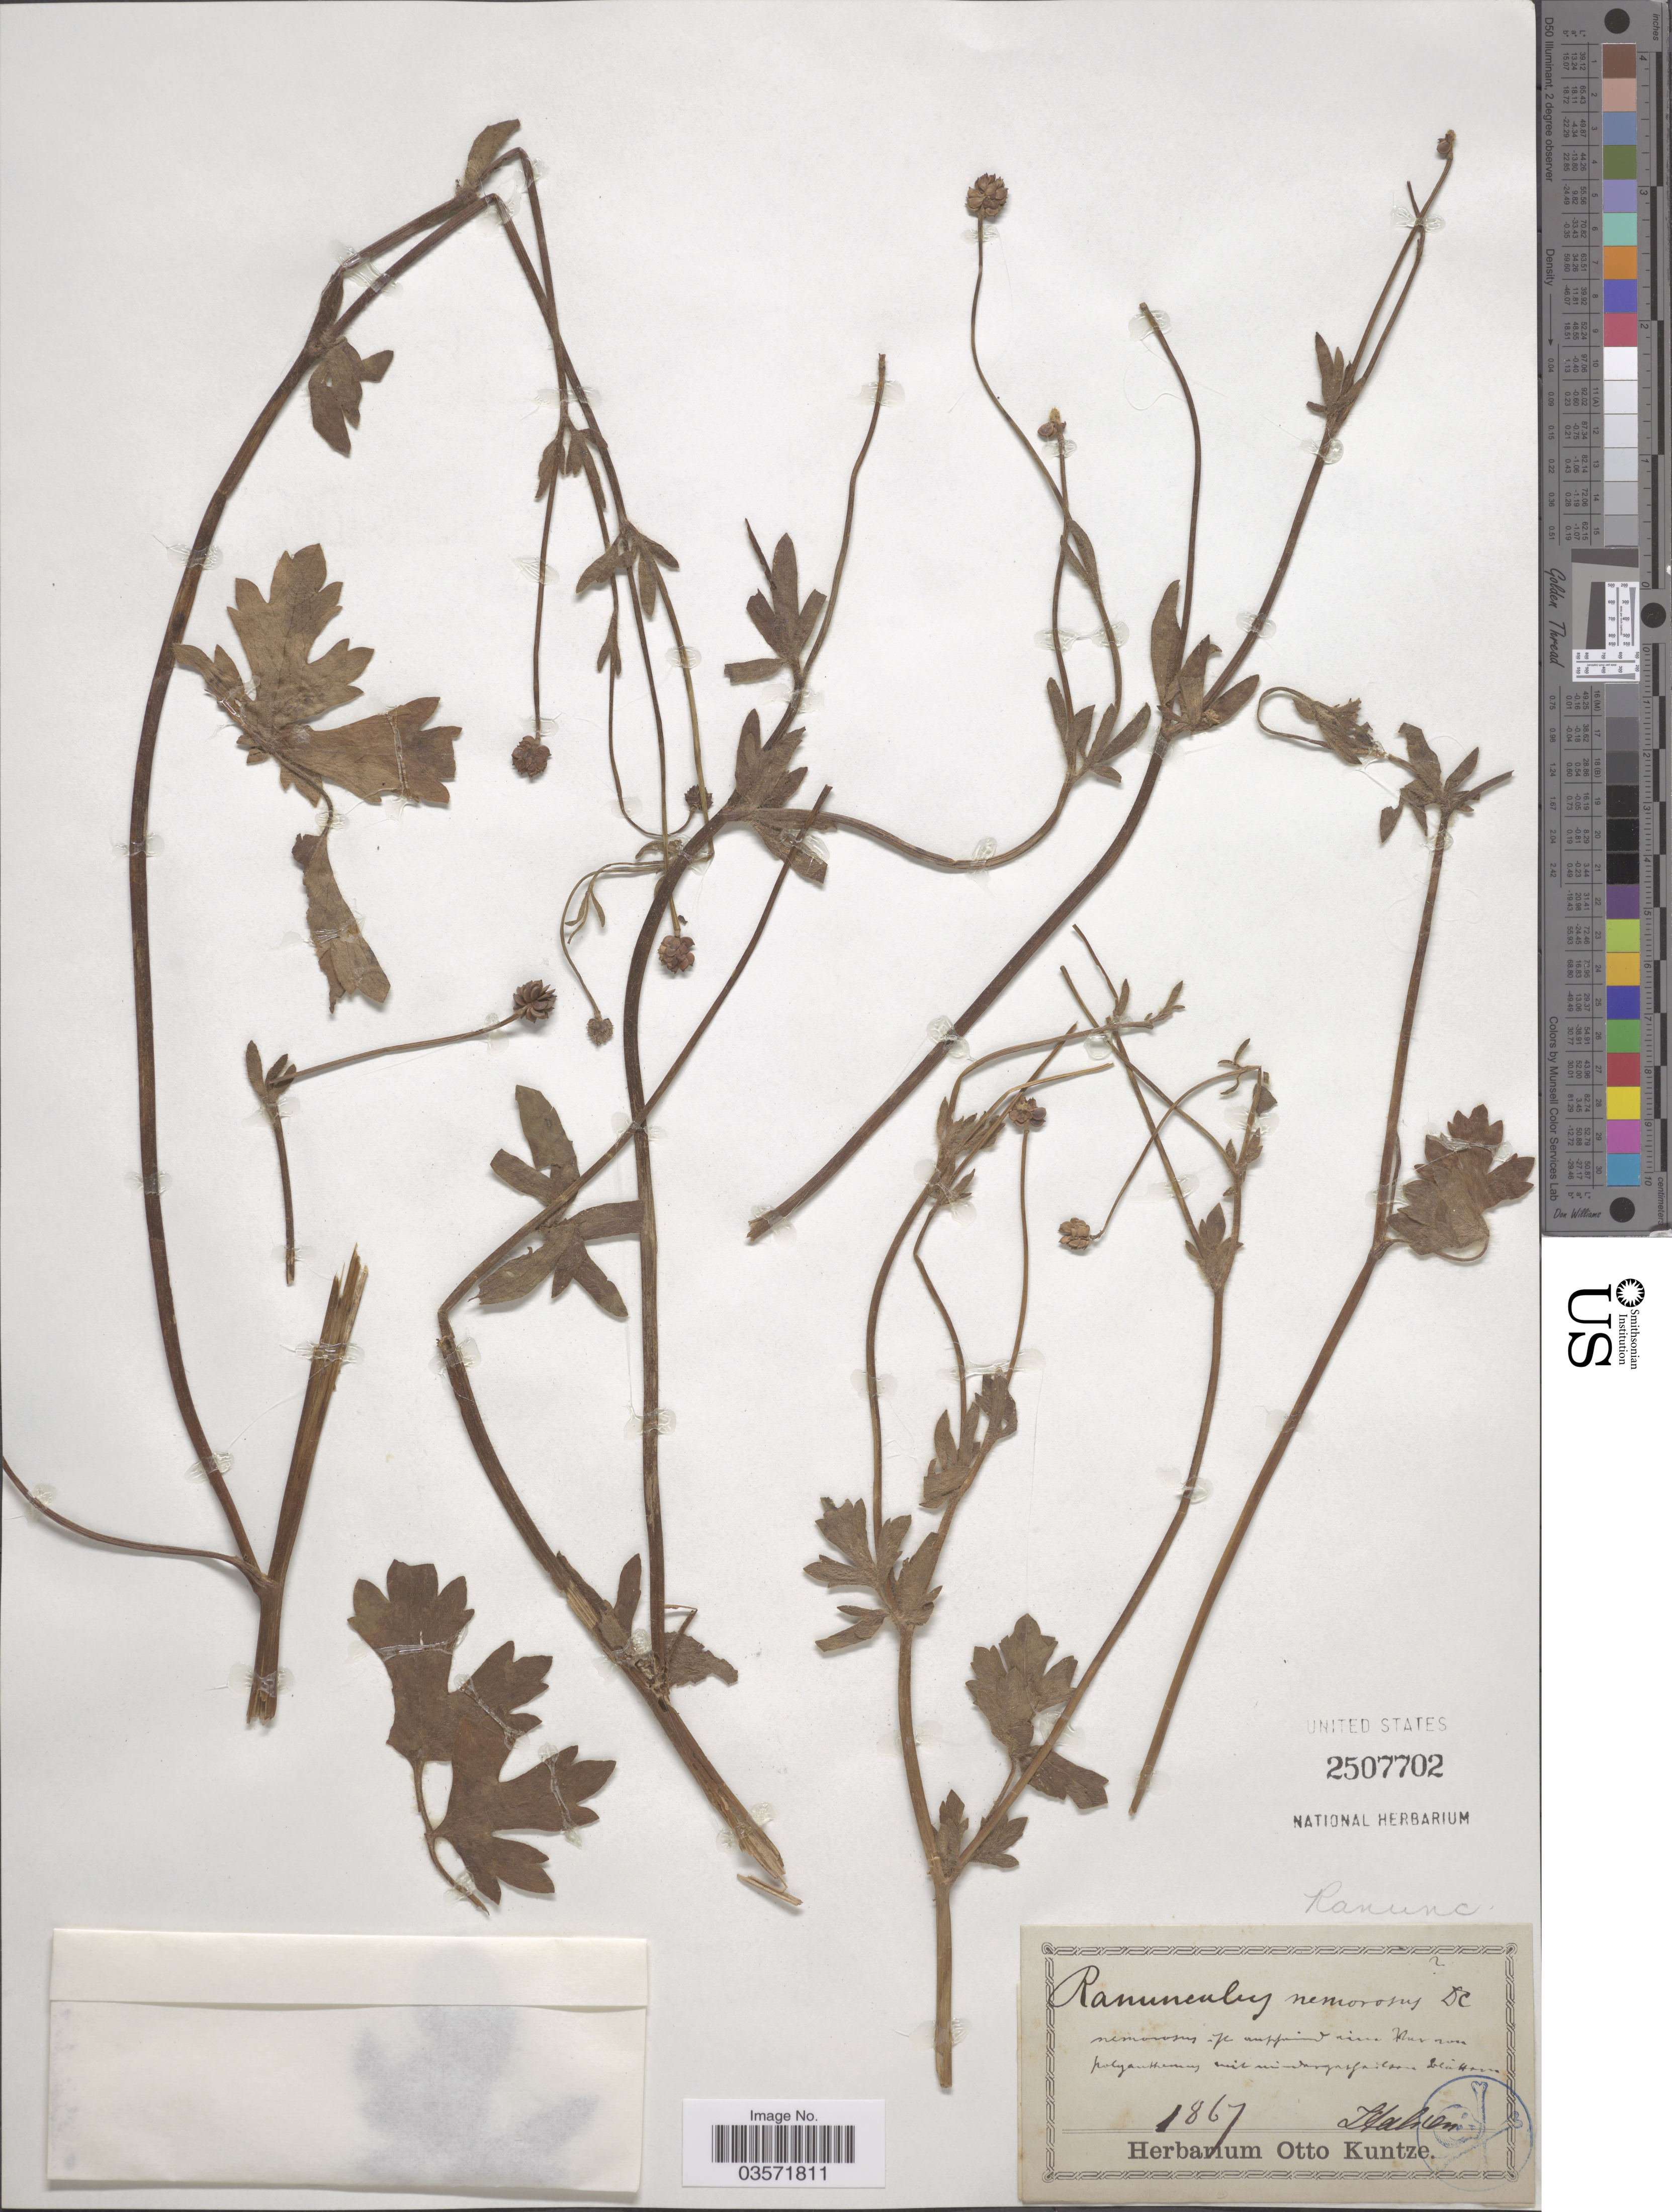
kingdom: Plantae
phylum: Tracheophyta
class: Magnoliopsida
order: Ranunculales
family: Ranunculaceae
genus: Ranunculus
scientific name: Ranunculus nemorosus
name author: DC.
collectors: ex herb. Otto Kuntze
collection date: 1867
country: Italy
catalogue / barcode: US 2507702